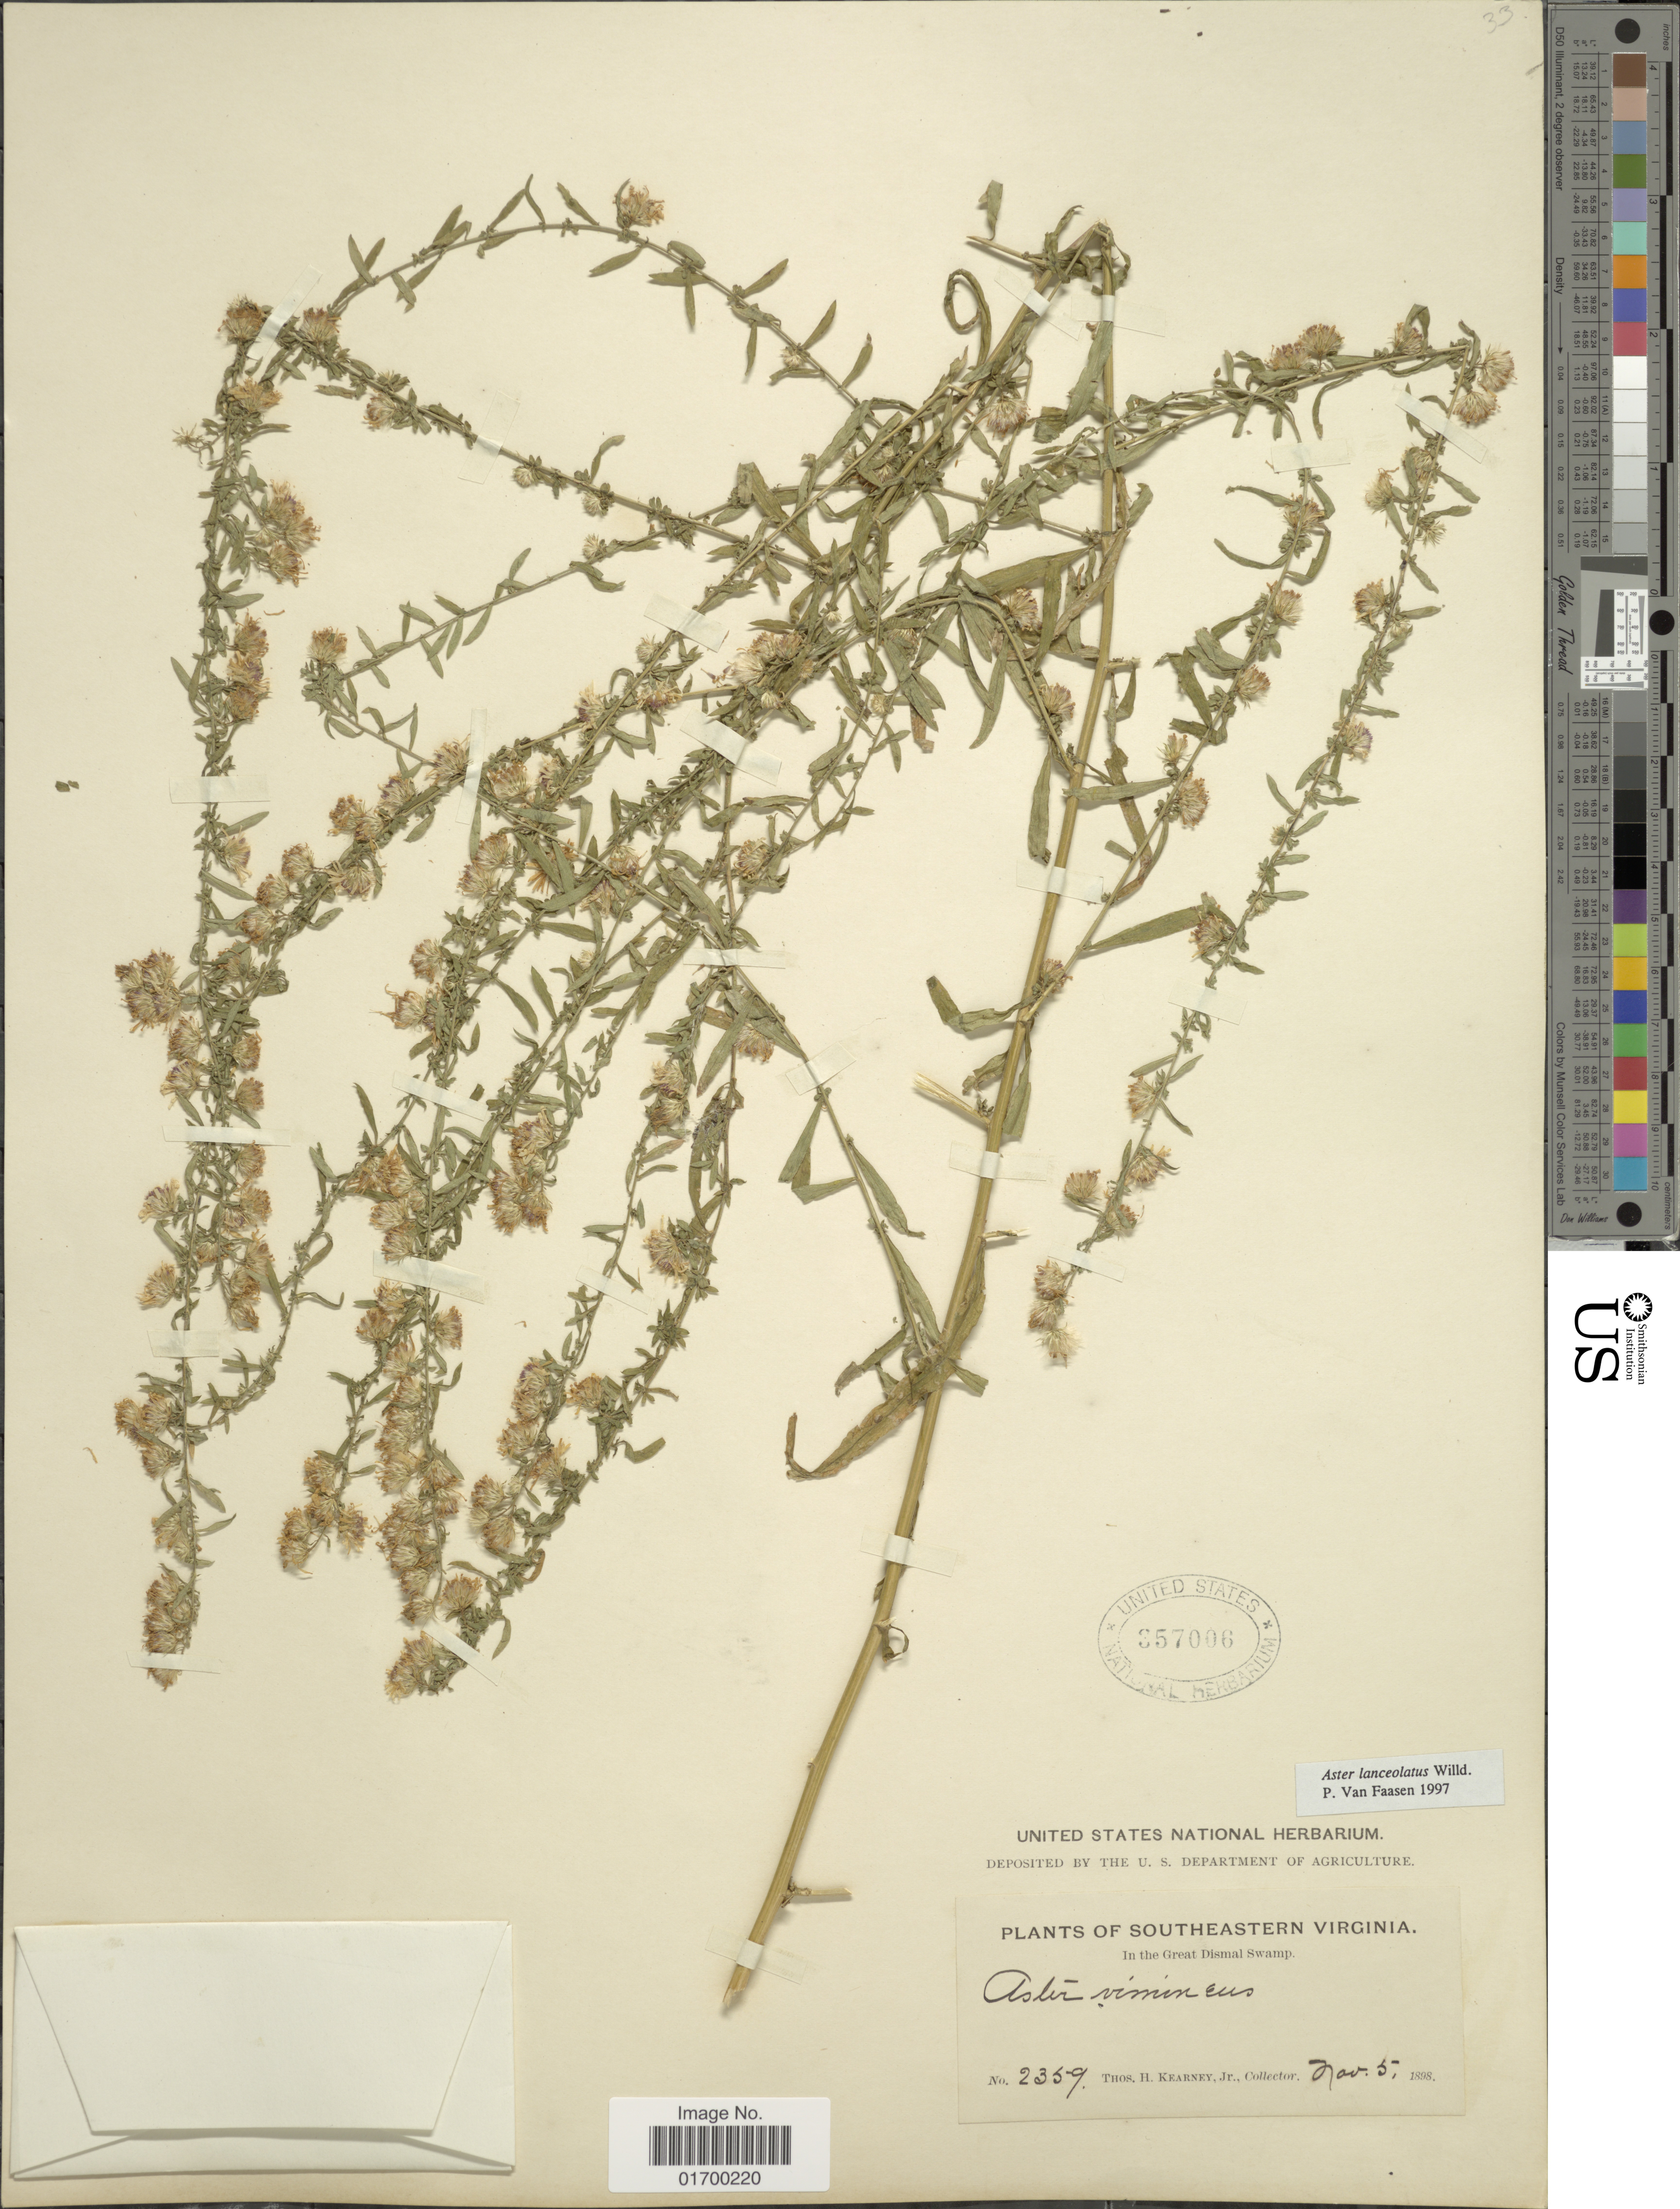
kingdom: Plantae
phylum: Tracheophyta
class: Magnoliopsida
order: Asterales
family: Asteraceae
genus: Symphyotrichum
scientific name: Symphyotrichum lanceolatum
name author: (Willd.) G.L. Nesom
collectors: T. H. Kearney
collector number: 2359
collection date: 1898-11-05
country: United States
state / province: Virginia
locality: Southeastern Viginia, In the Great Dismal Swamp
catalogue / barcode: US 357006